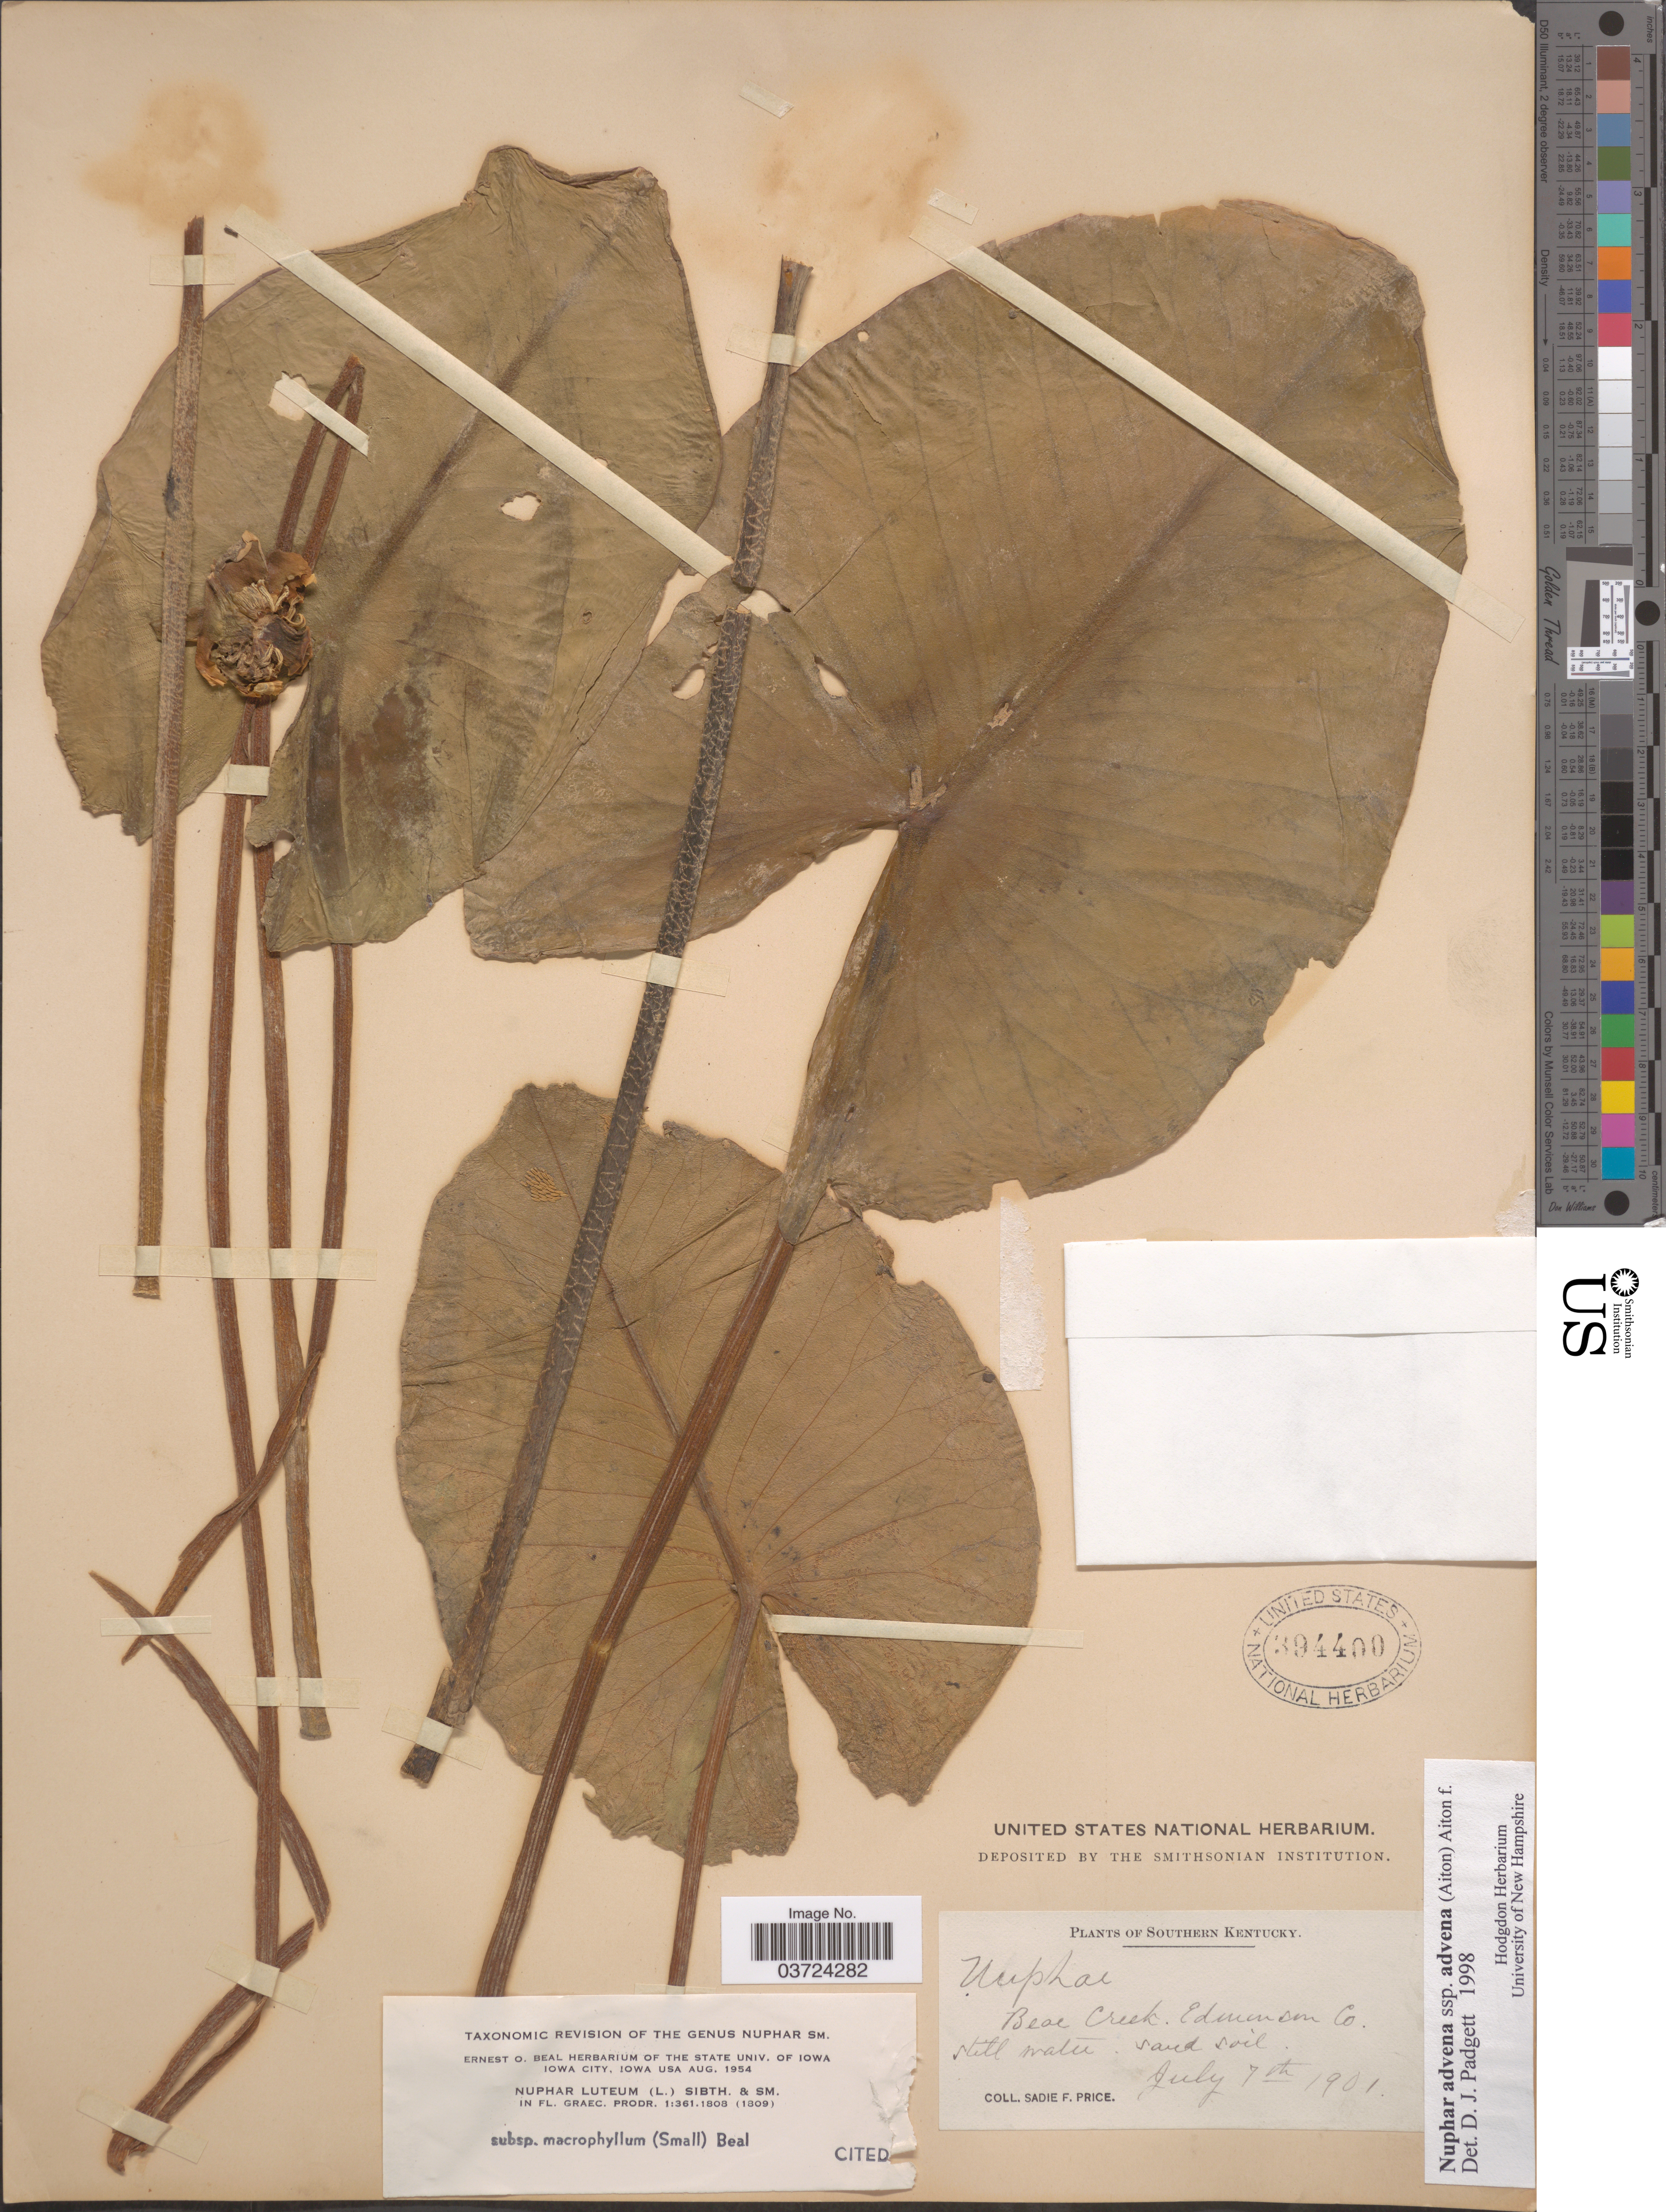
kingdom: Plantae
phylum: Tracheophyta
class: Magnoliopsida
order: Nymphaeales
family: Nymphaeaceae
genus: Nuphar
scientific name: Nuphar advena subsp. advena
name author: (Aiton) W.T. Aiton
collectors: S. Price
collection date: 1901-07-07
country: United States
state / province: Kentucky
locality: Southern Kentucky. Bear Creek, Edmonson Co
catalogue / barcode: US 394400